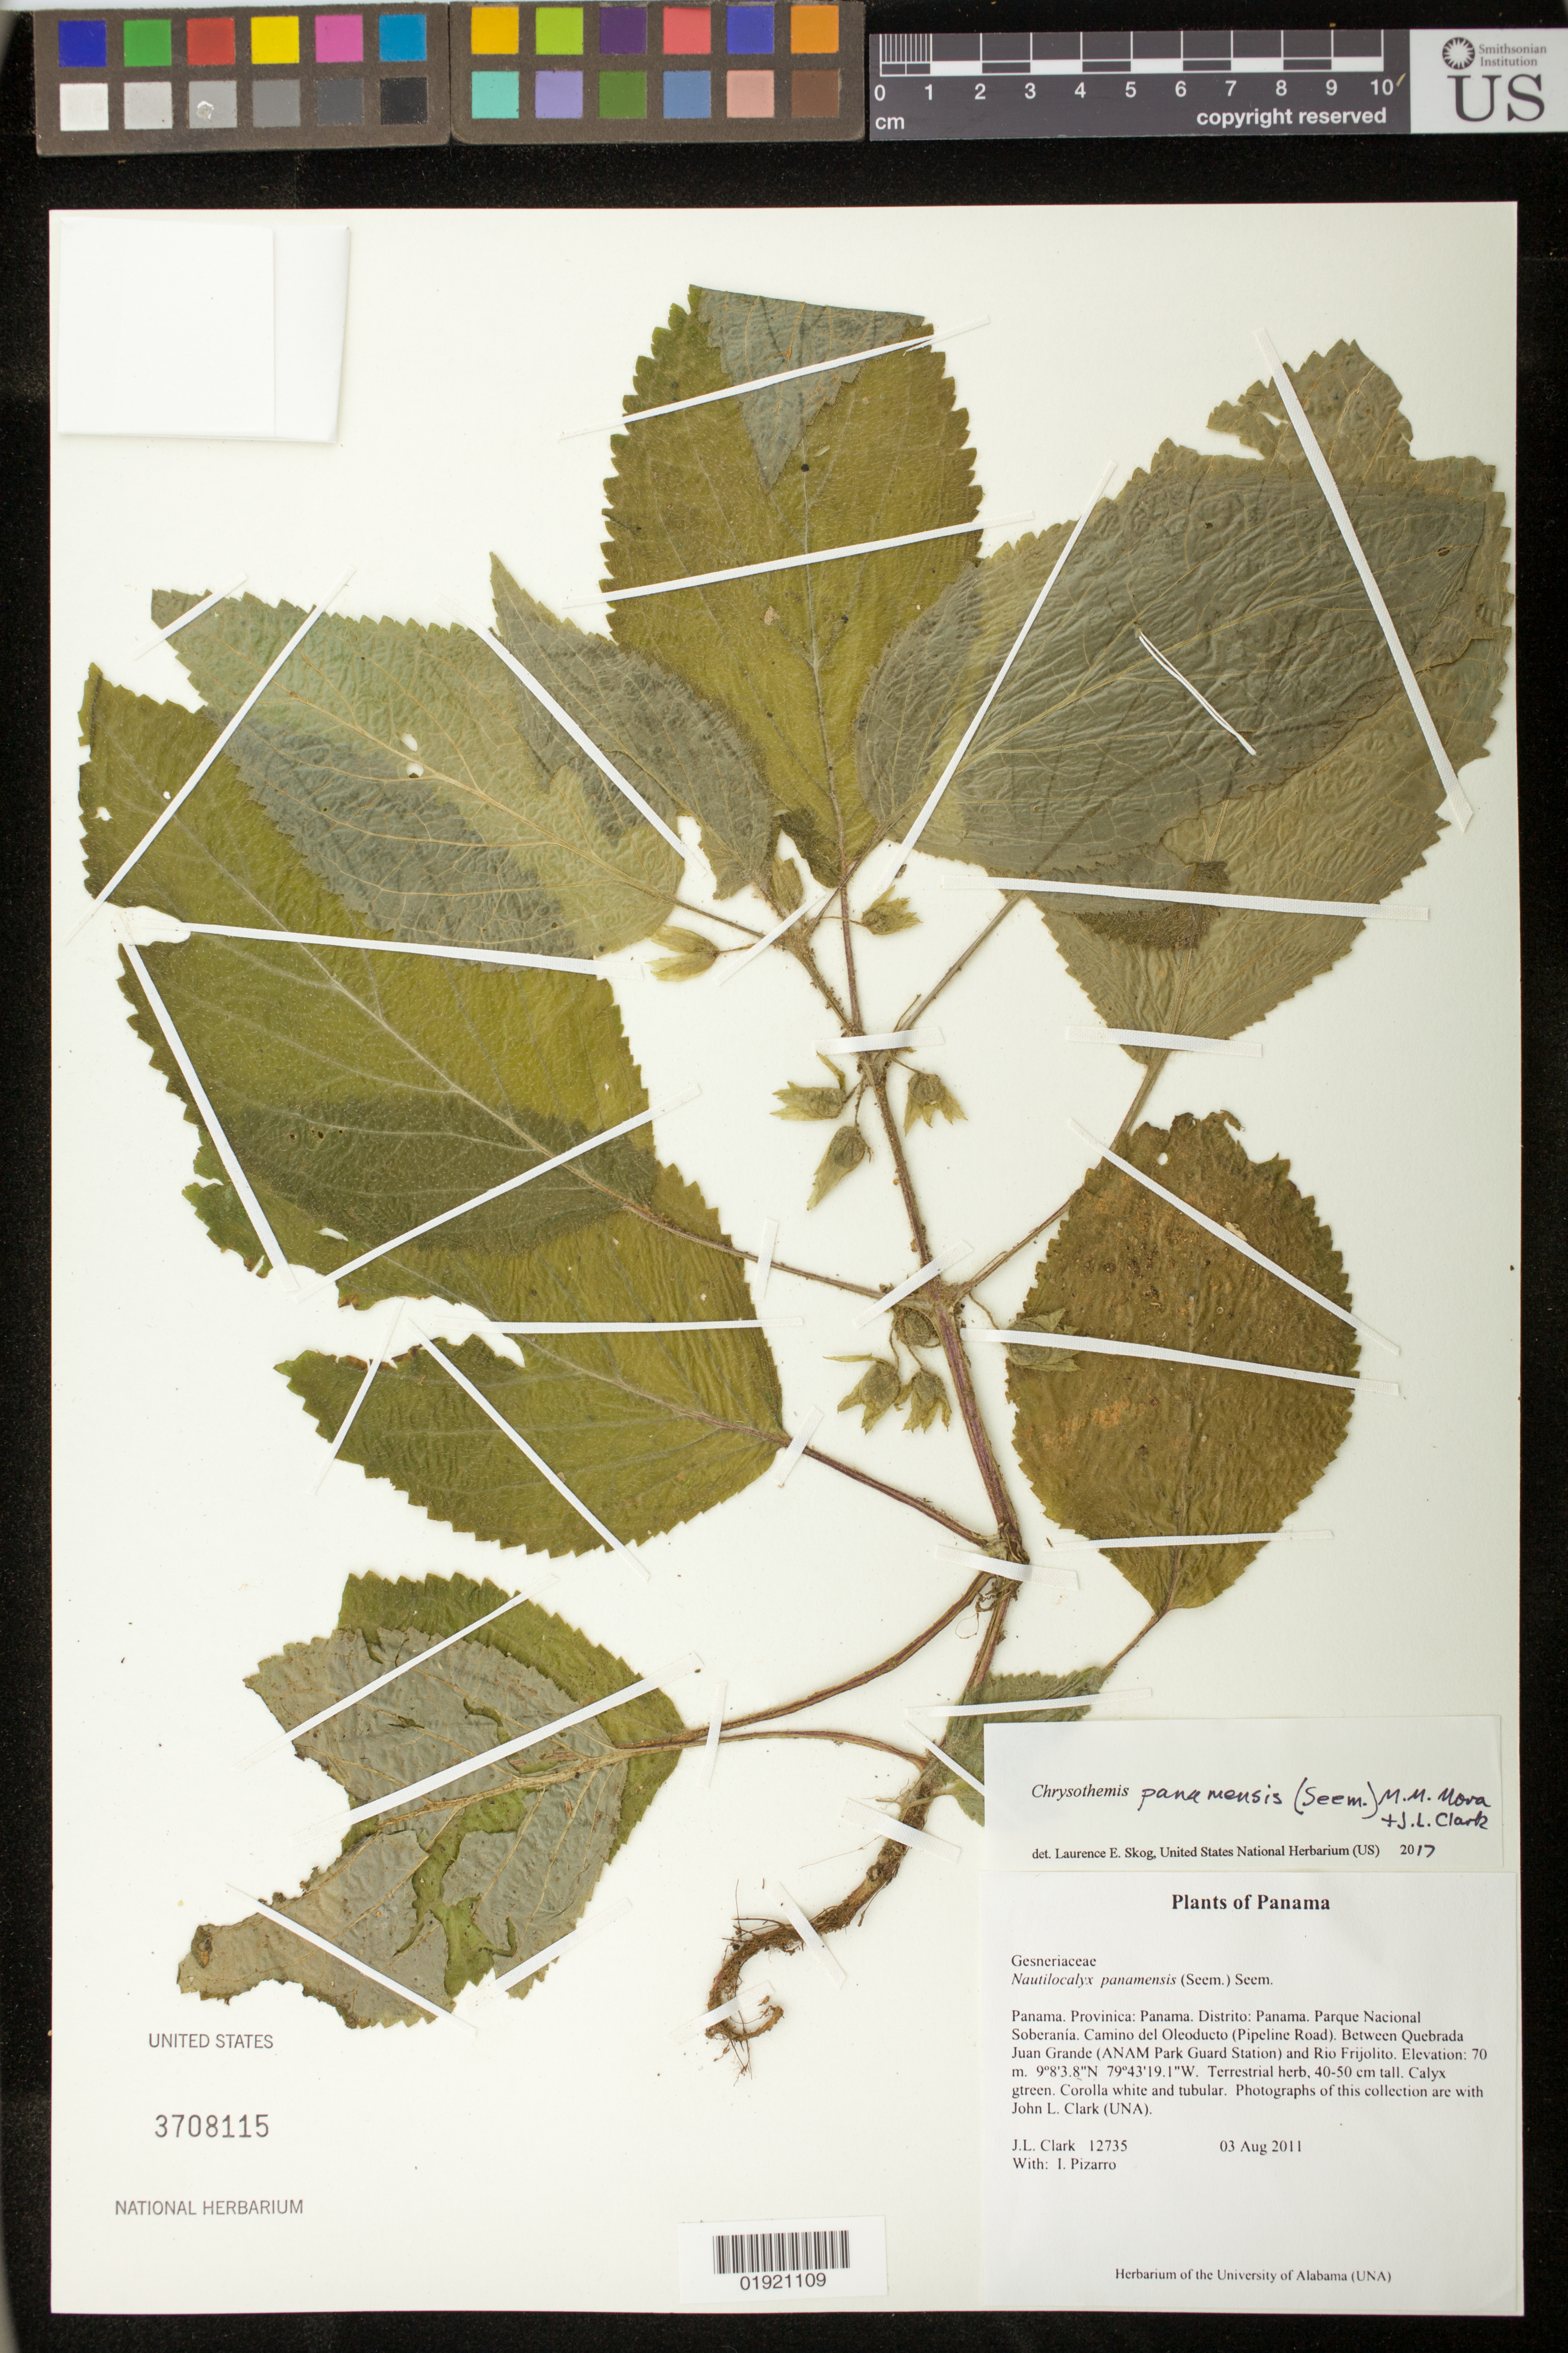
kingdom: Plantae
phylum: Tracheophyta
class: Magnoliopsida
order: Lamiales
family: Gesneriaceae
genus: Chrysothemis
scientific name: Chrysothemis panamensis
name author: (Seem.) M.M. Mora & J.L. Clark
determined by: Skog, Laurence E.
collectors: J. L. Clark & I. Pizarro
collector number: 12735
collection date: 2011-08-03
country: Panama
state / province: Panamá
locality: Parque Nacional Soberania. Camnio del Oleoducto (Pipeline Road). Between Quebrada Juan Grande (ANAM Park Guard Station) and RIo Frijolito.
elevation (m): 70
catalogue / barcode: US 3708115